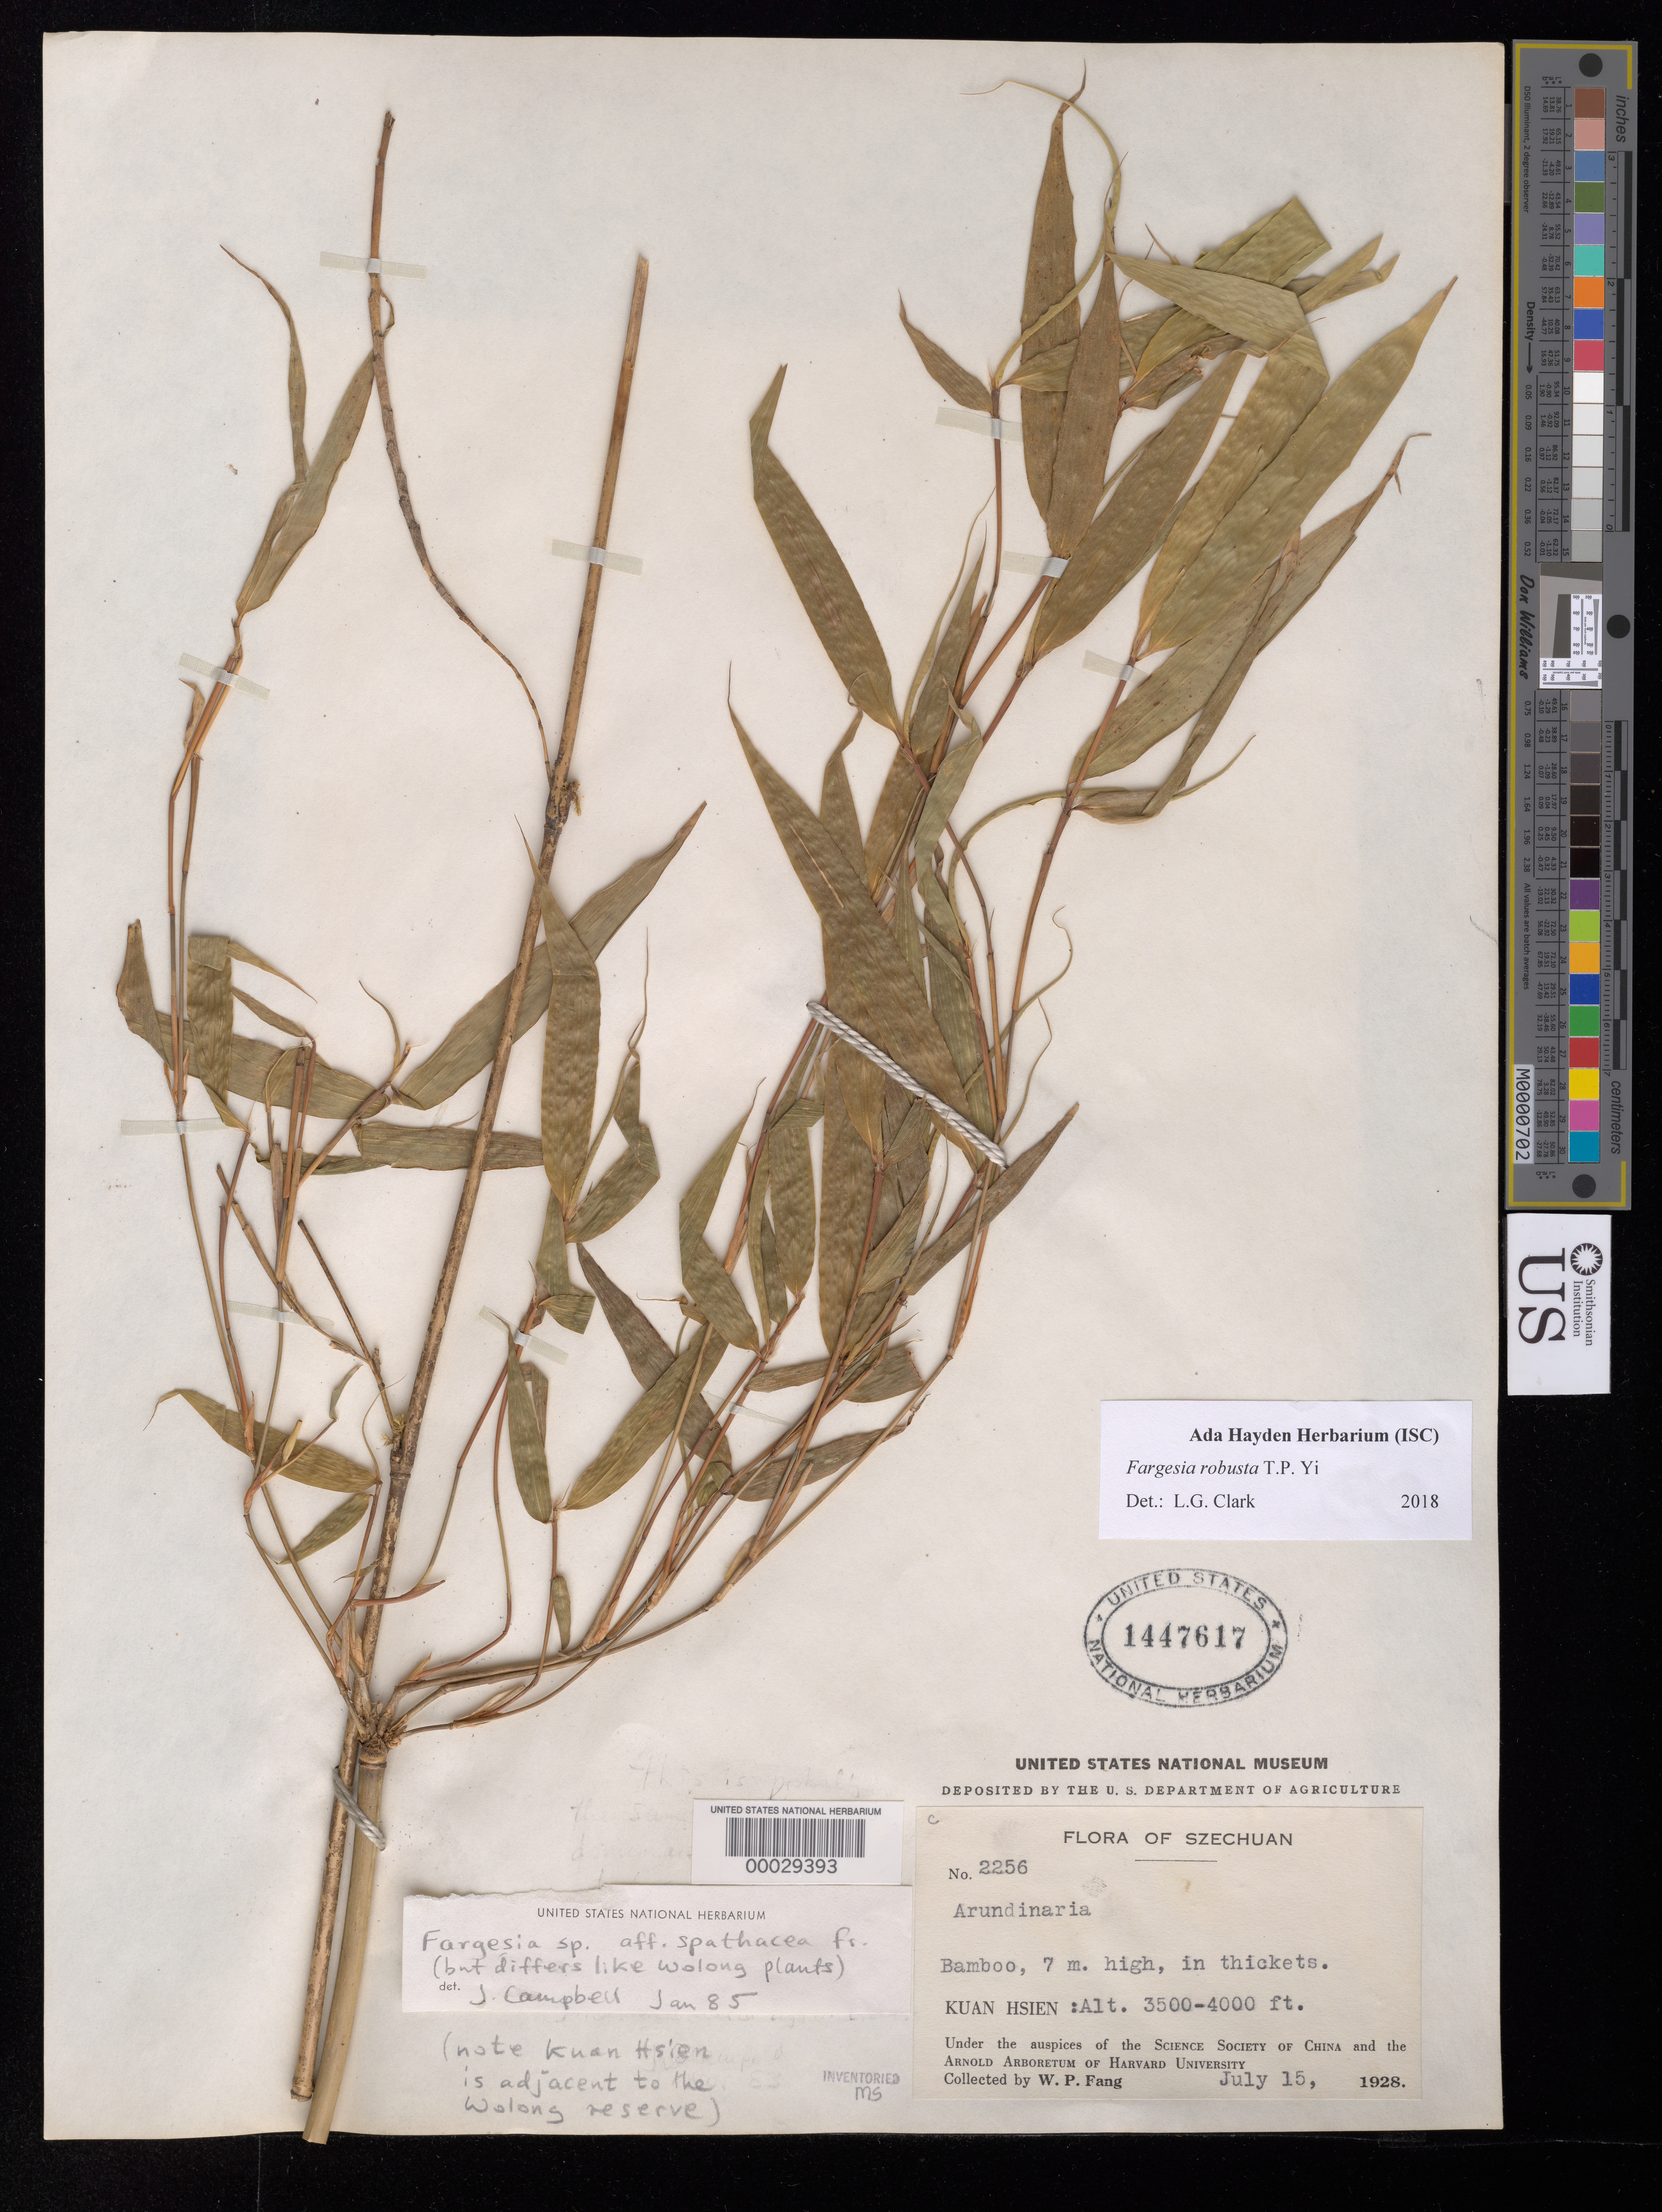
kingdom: Plantae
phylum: Tracheophyta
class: Liliopsida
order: Poales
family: Poaceae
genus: Fargesia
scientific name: Fargesia robusta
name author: T.P. Yi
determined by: Clark, L. G.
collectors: W. P. Fang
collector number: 2256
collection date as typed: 15 Jul 1928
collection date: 1928-07-15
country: China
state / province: Sichuan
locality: Kuan hsien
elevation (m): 1067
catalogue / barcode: US 1447617